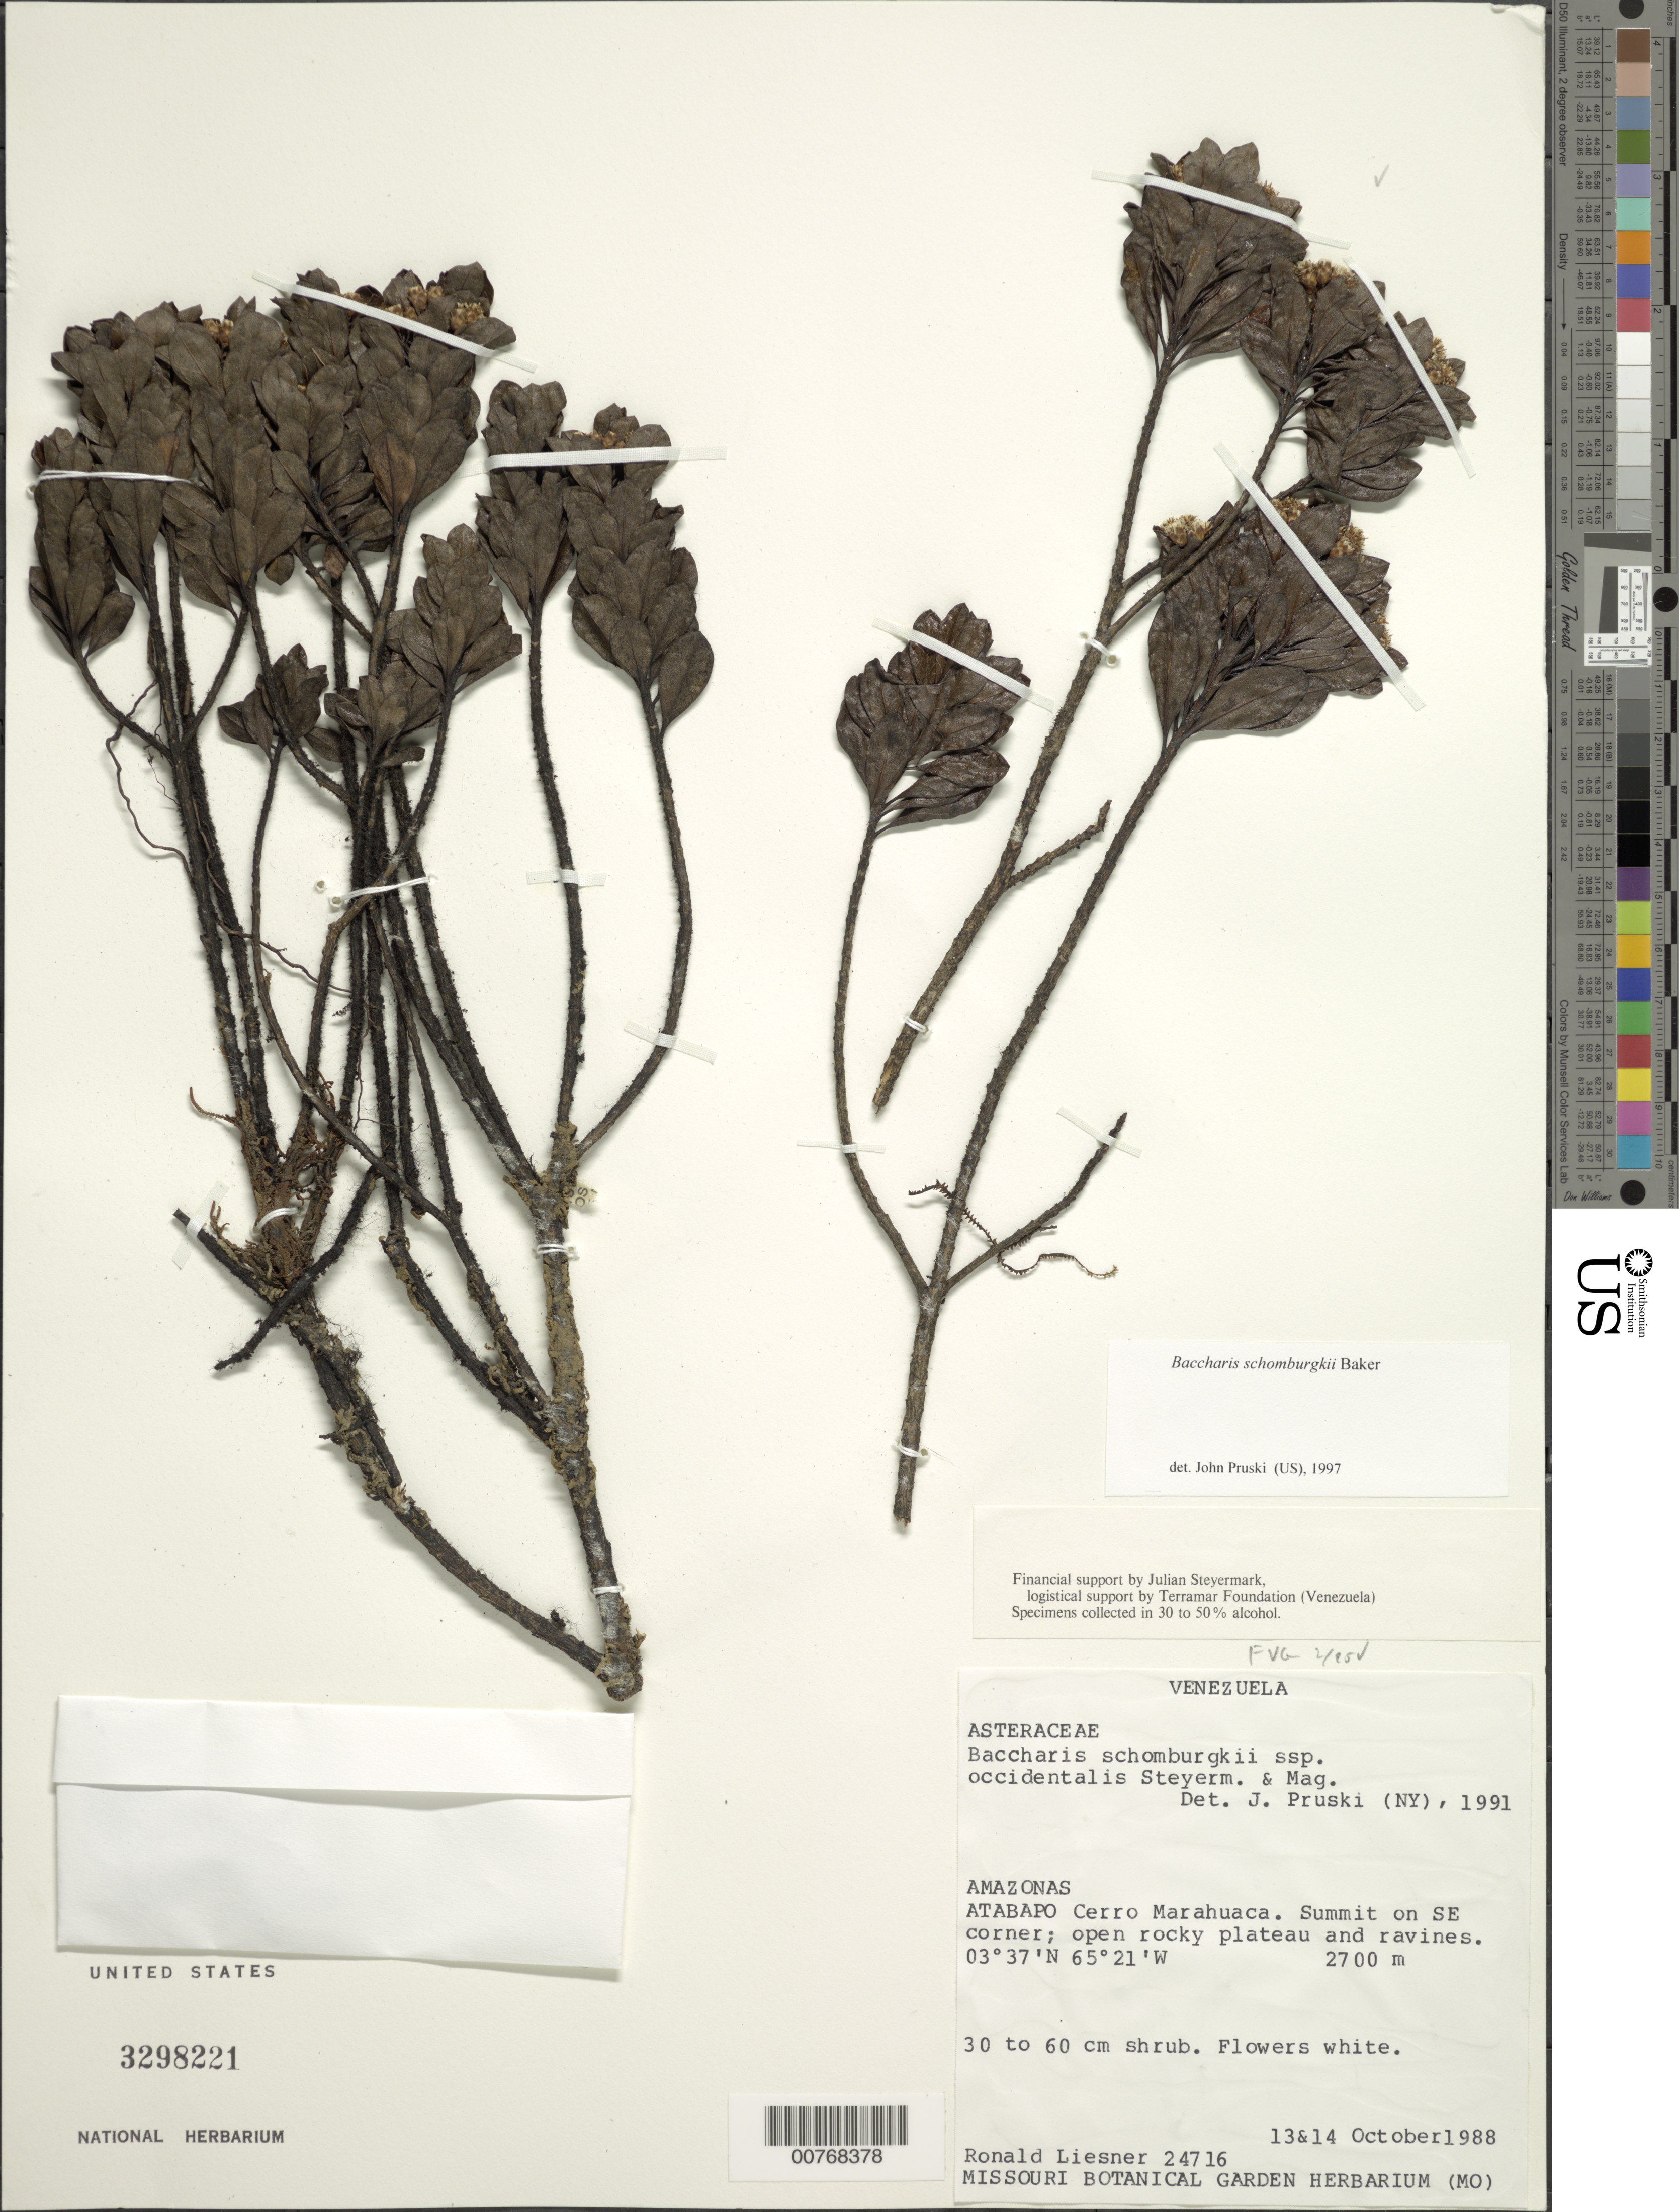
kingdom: Plantae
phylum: Tracheophyta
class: Magnoliopsida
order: Asterales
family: Asteraceae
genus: Baccharis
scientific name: Baccharis schomburgkii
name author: Baker in Mart.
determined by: Pruski, J. F.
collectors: R. L. Liesner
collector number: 24716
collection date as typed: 13-Oct-88 to 14-Oct-88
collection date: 1988-10-13/1988-10-14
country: Venezuela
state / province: Amazonas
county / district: Atabapo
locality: Cerro Marahuaca, summit on SE corner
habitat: Open rocky plateau and ravines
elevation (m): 2700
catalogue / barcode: US 3298221